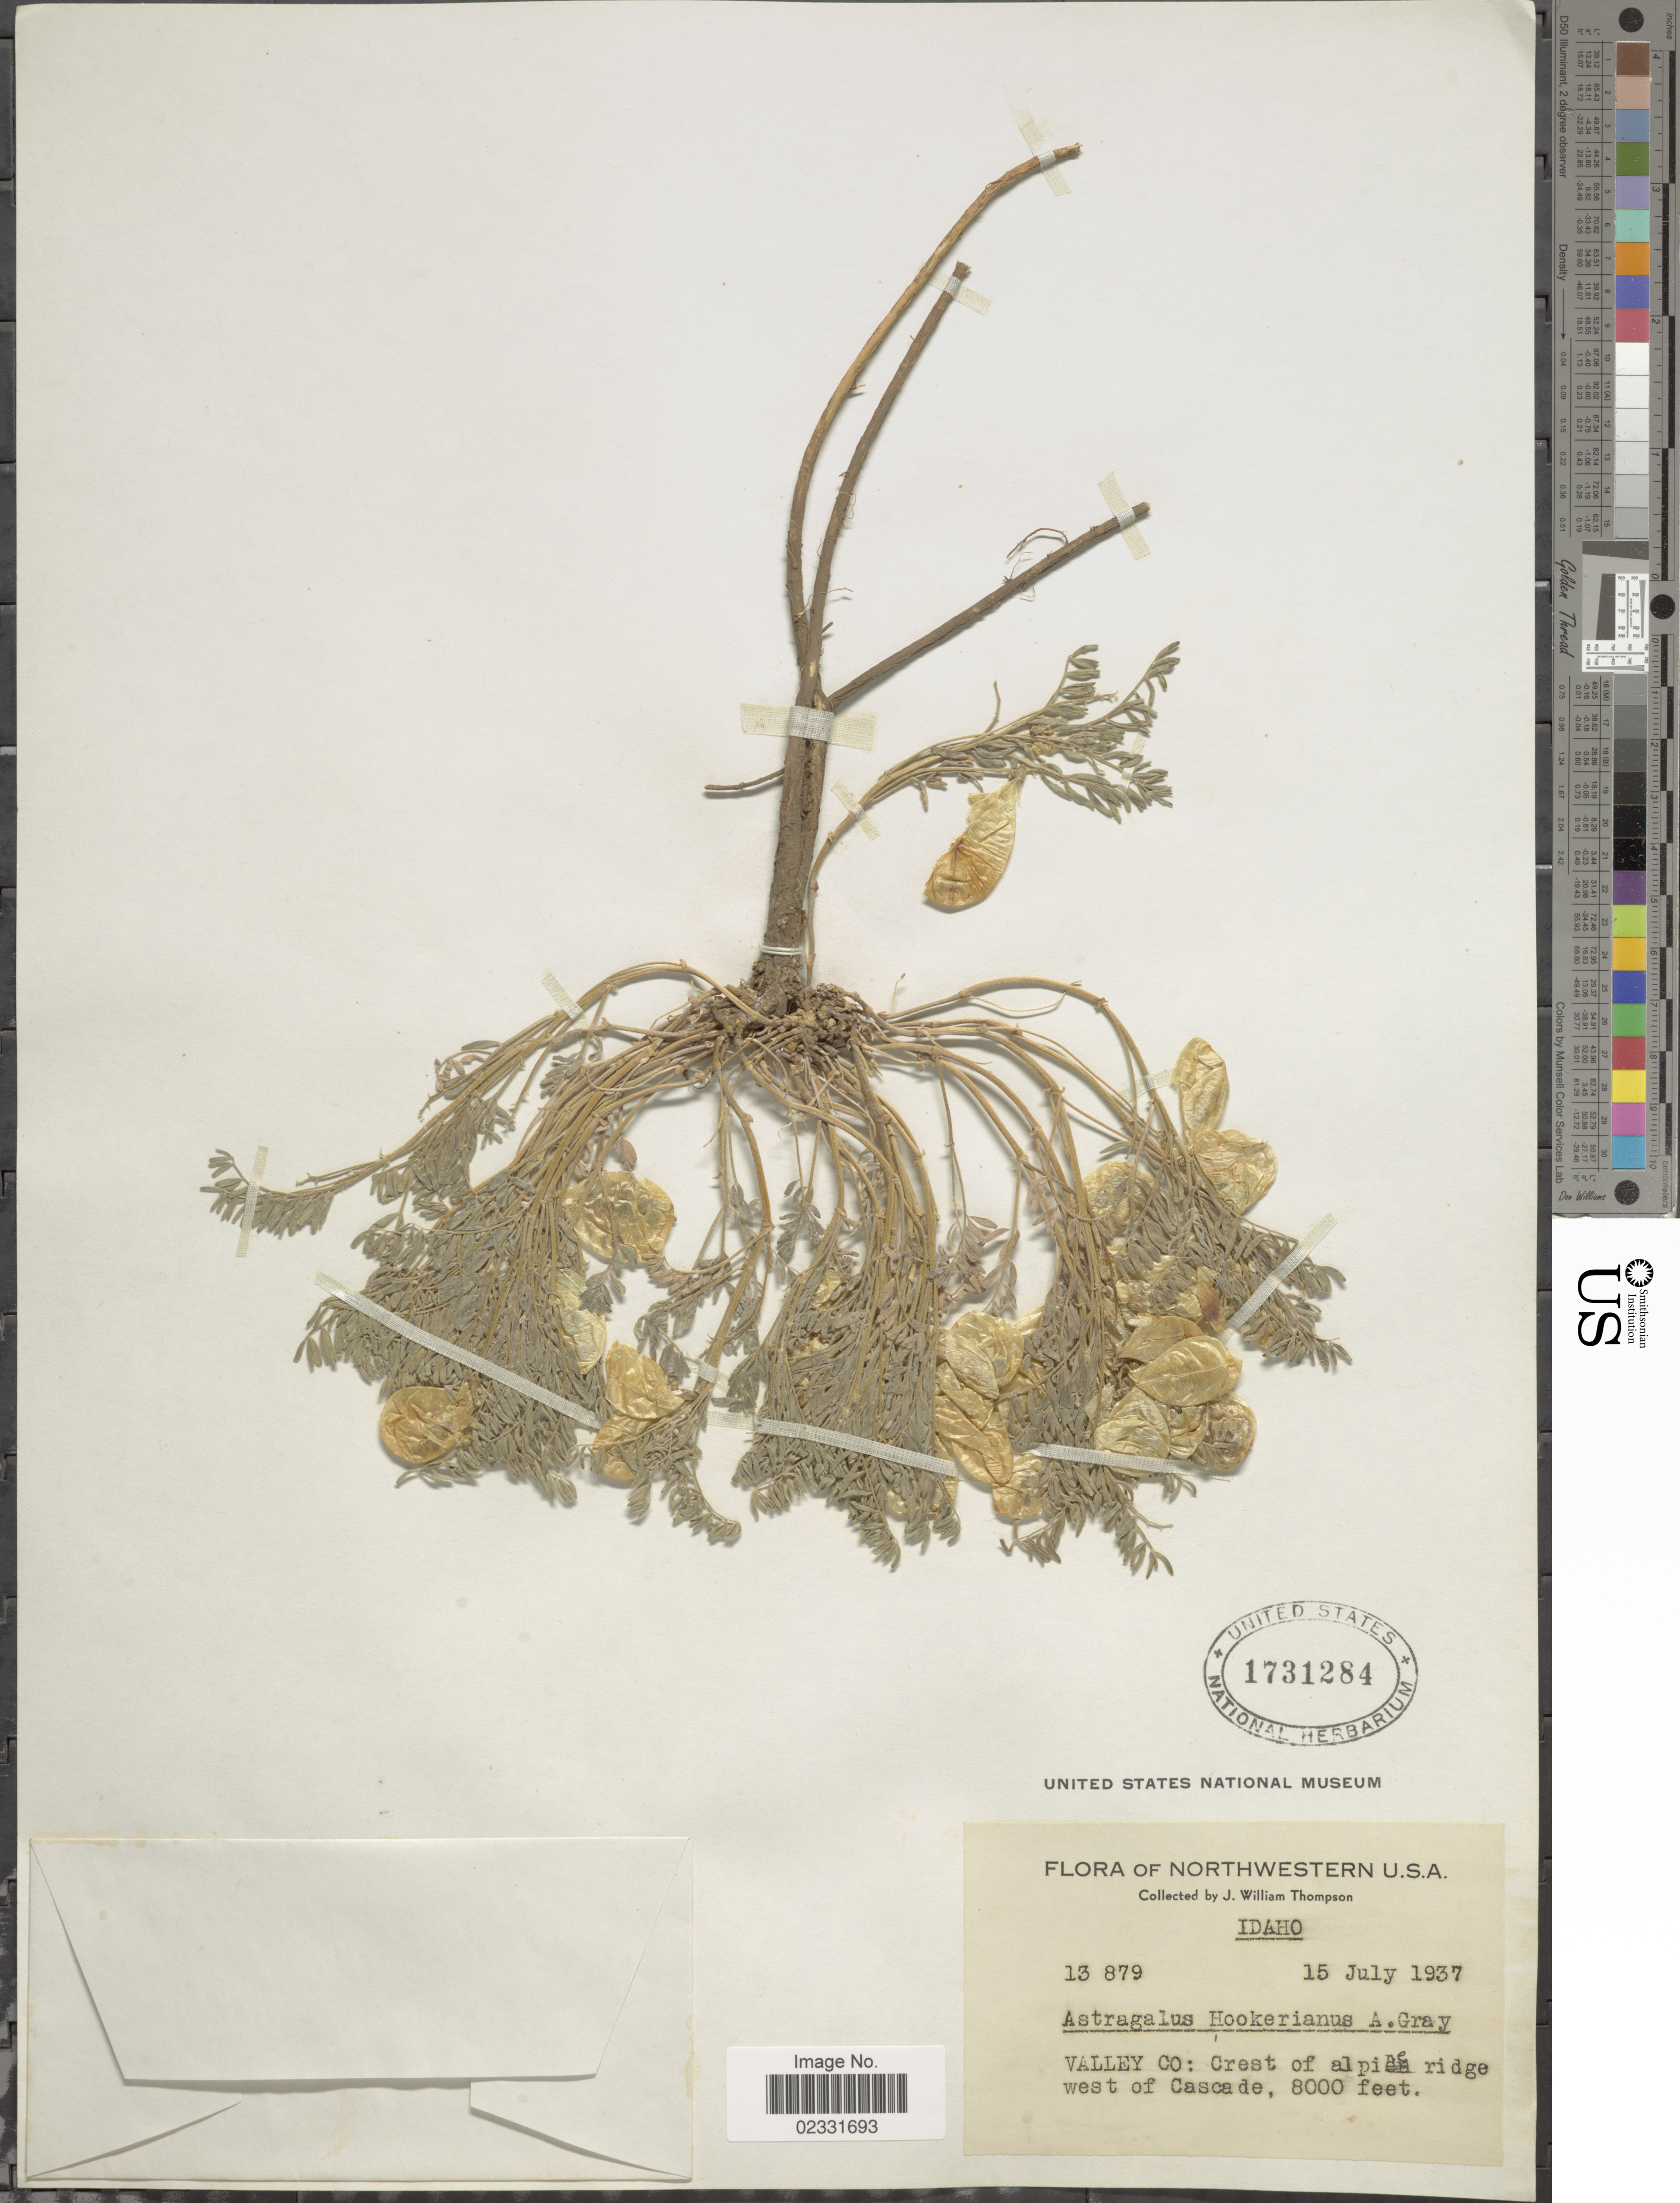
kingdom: Plantae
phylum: Tracheophyta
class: Magnoliopsida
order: Fabales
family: Fabaceae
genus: Astragalus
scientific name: Astragalus hookerianus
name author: D. Dietr.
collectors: J. W. Thompson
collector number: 13879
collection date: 1937-07-15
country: United States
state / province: Idaho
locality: Valley Co: Crest of alpine ridge west of Cascade.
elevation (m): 2438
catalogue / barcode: US 1731284